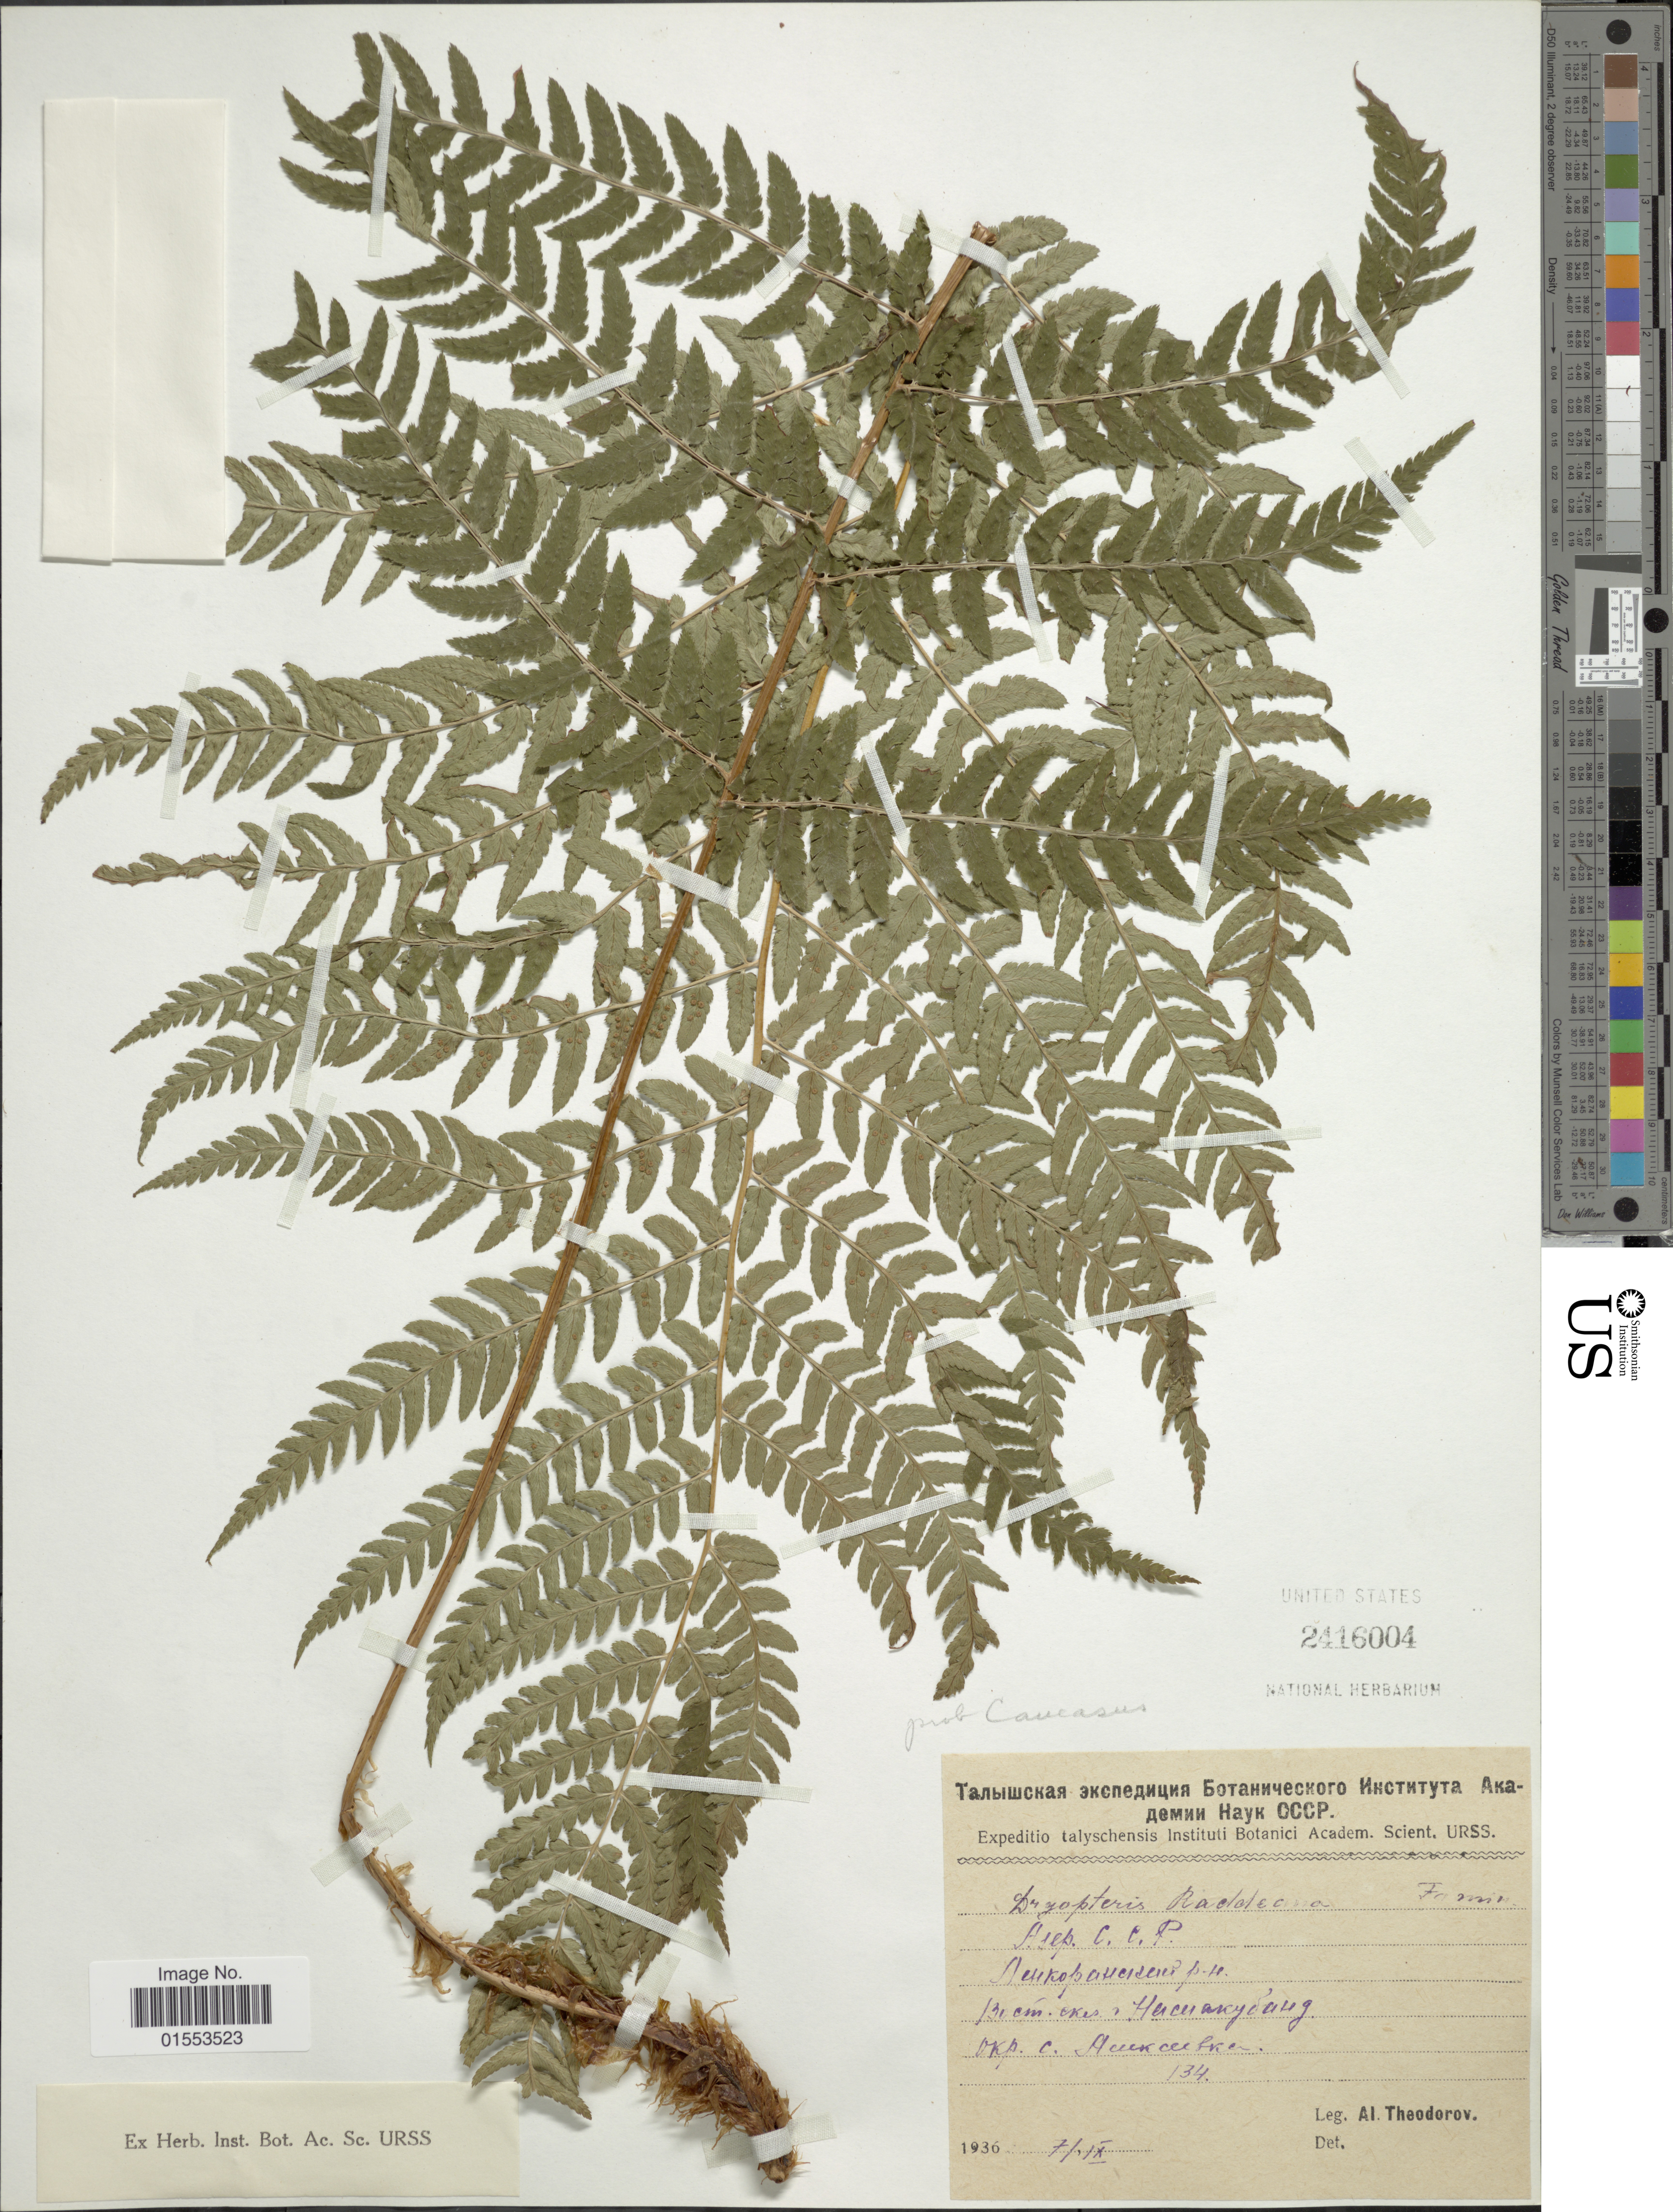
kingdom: Plantae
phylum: Tracheophyta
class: Polypodiopsida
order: Polypodiales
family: Dryopteridaceae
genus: Dryopteris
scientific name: Dryopteris raddeana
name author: (Fomin) Fomin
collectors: A. Theodorov.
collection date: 1936-09-07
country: Azerbaijan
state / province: Lankaran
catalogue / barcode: US 2416004